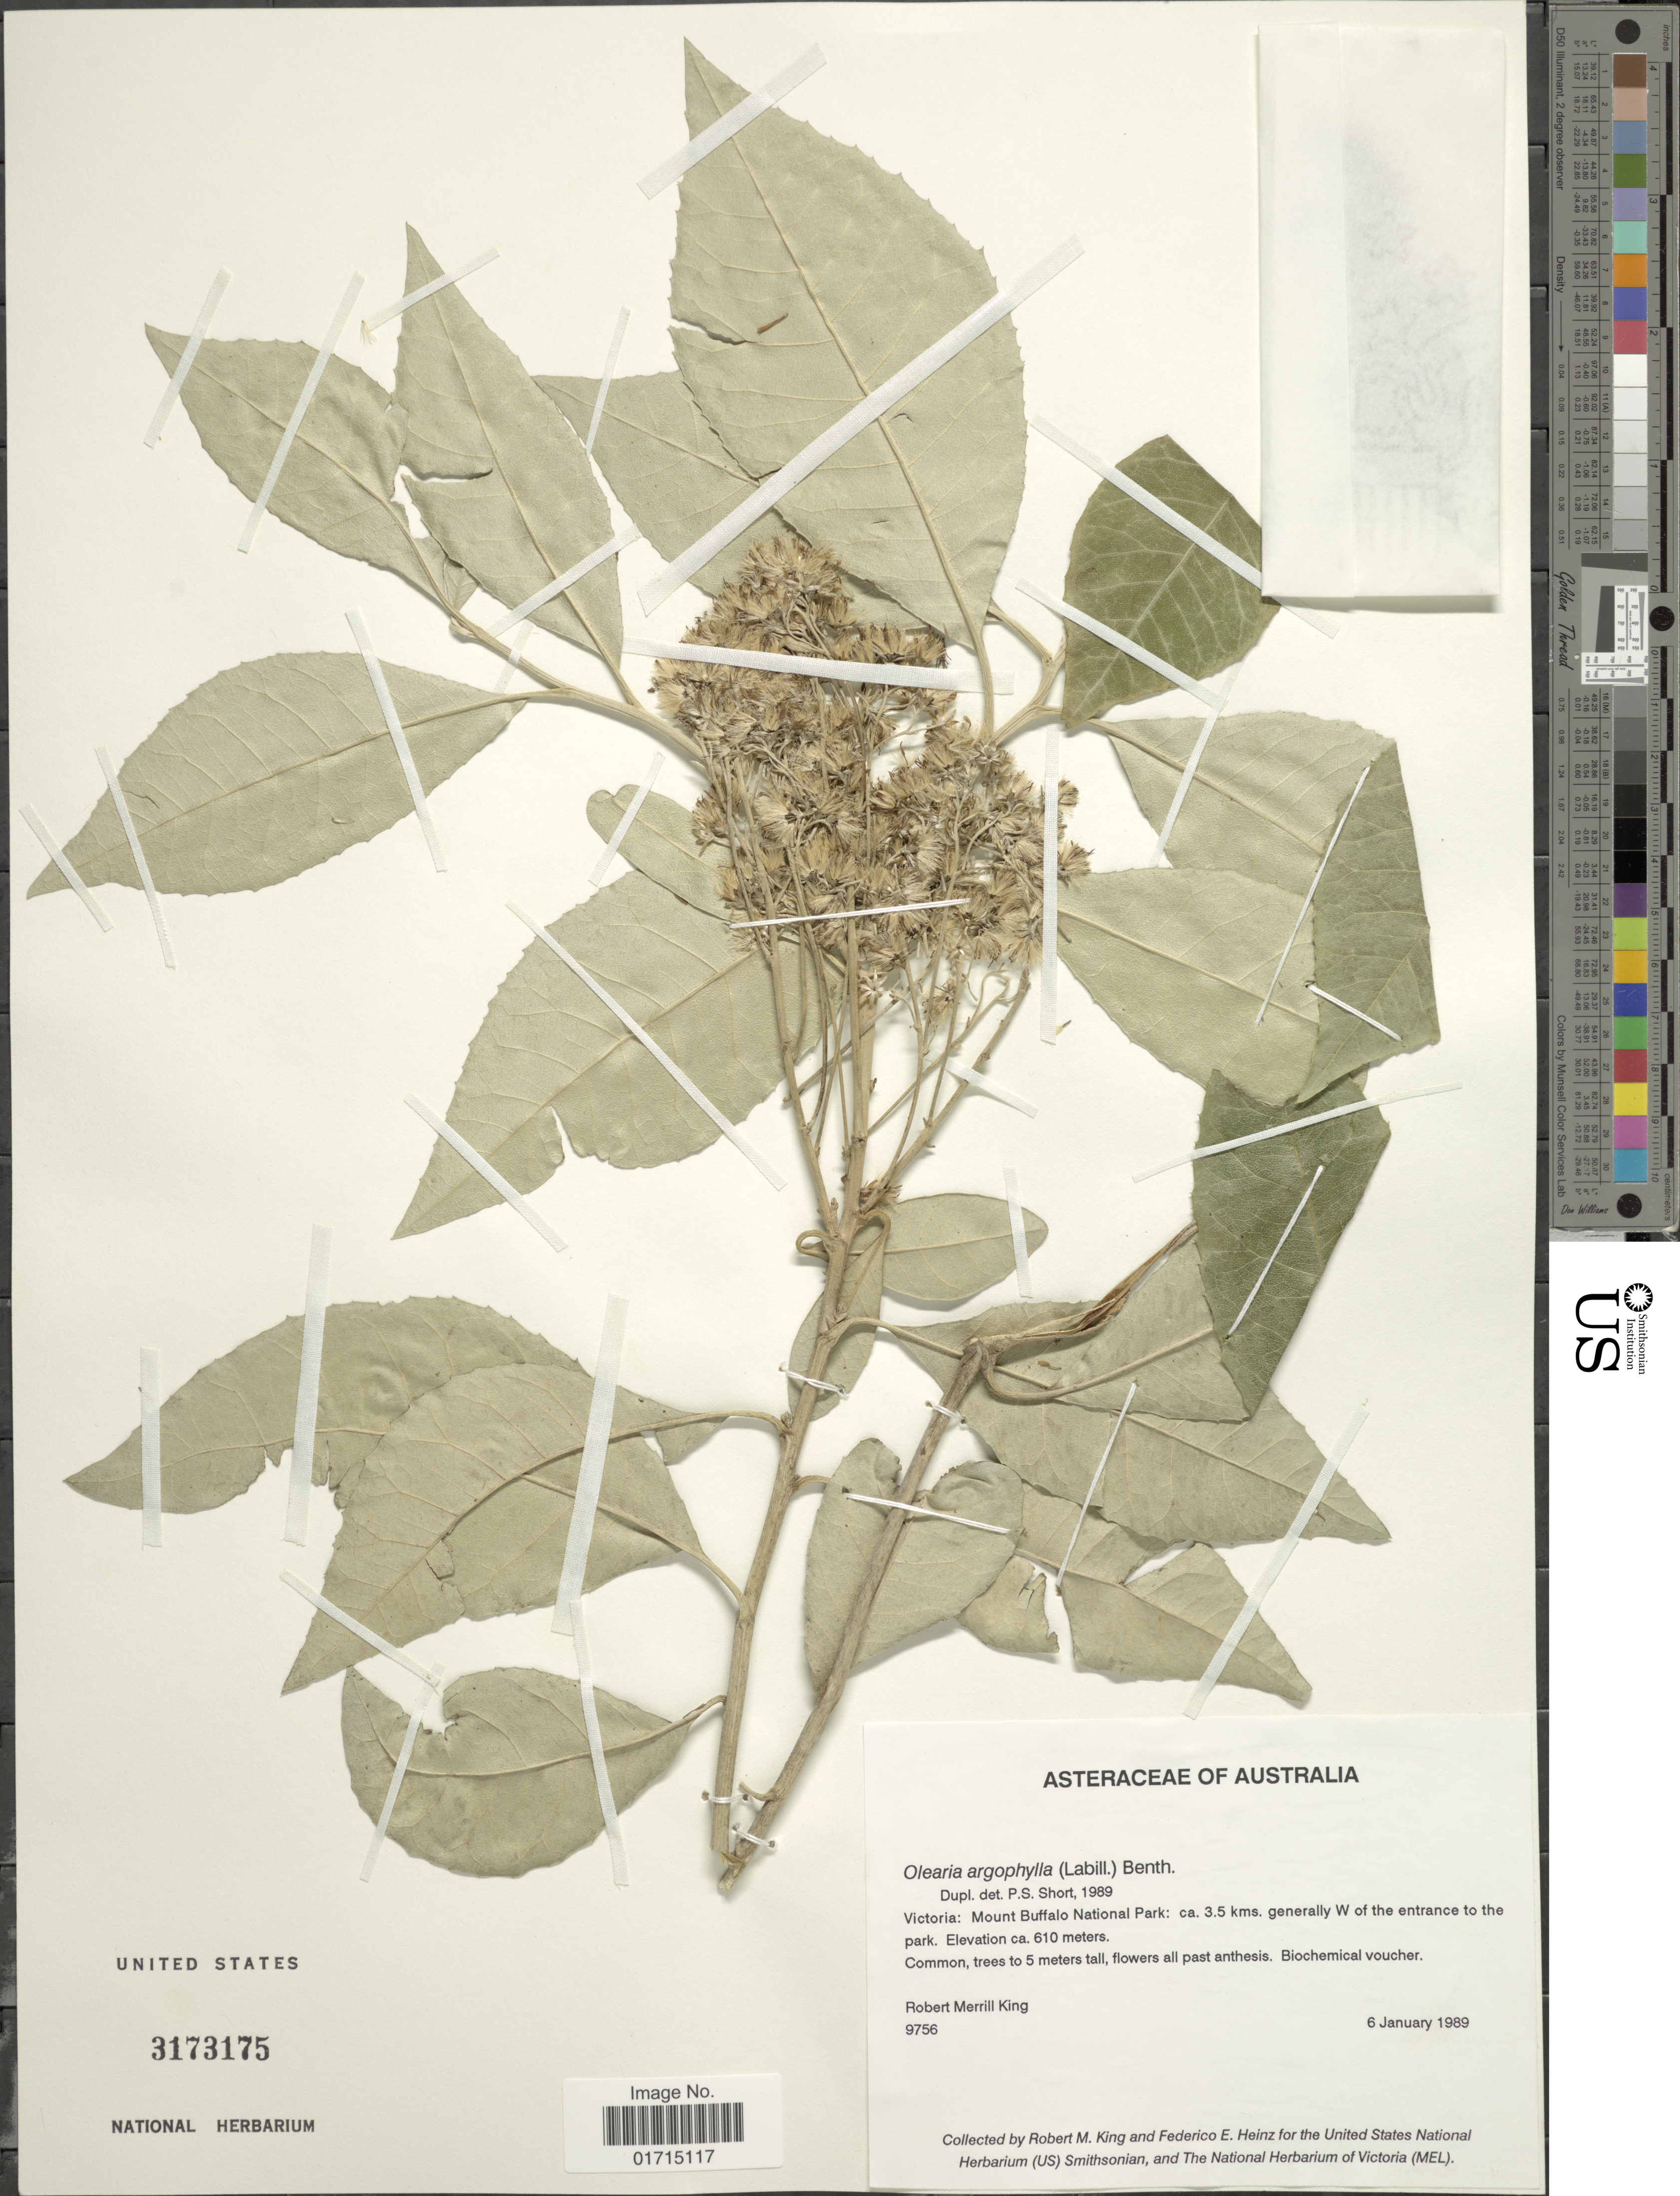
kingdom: Plantae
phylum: Tracheophyta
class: Magnoliopsida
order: Asterales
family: Asteraceae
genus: Olearia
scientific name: Olearia argophylla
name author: (Labill.) F. Muell. ex Benth.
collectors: R. M. King & F. Heinz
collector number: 9756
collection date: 1989-01-06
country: Australia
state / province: Victoria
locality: Australia. Victoria: Mount Buffalo National Park: ca. 3.5 kms . generally W of the entrance to the park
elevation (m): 610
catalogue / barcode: US 3173175